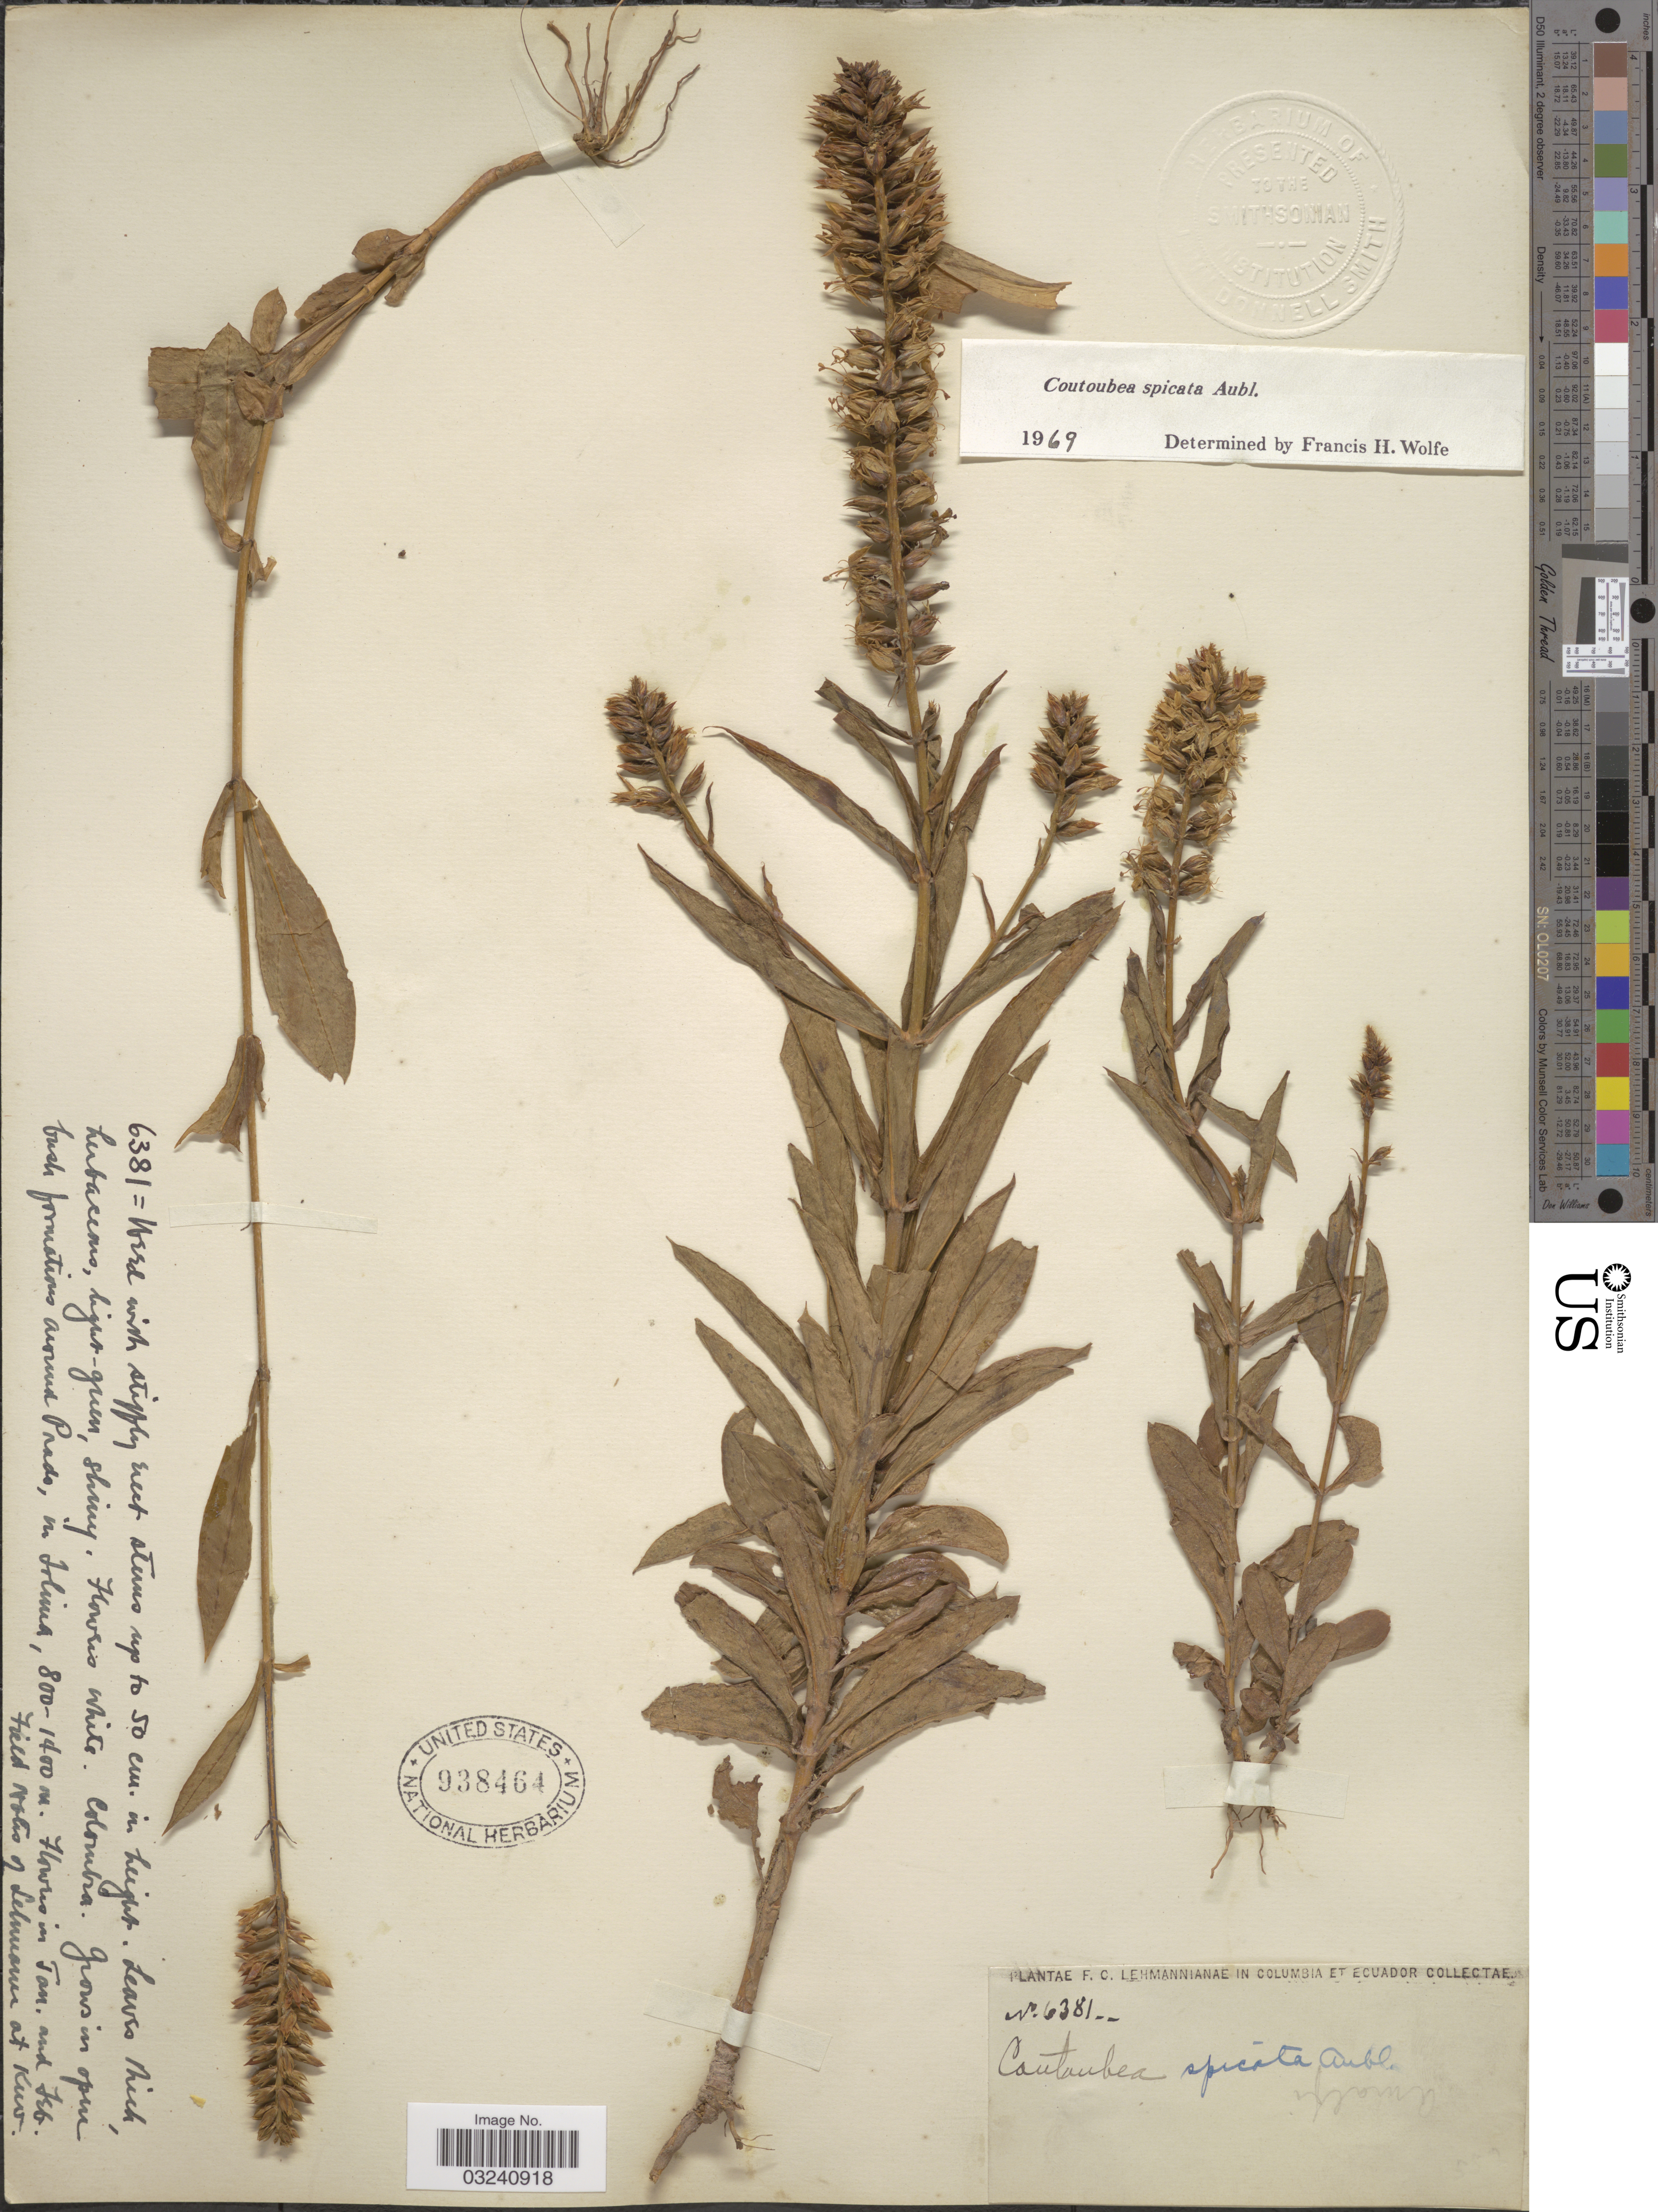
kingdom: Plantae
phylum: Tracheophyta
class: Magnoliopsida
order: Gentianales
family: Gentianaceae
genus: Coutoubea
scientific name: Coutoubea spicata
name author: Aubl.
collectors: F. C. Lehmann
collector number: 6381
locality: Columbia et Ecuador.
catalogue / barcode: US 938464